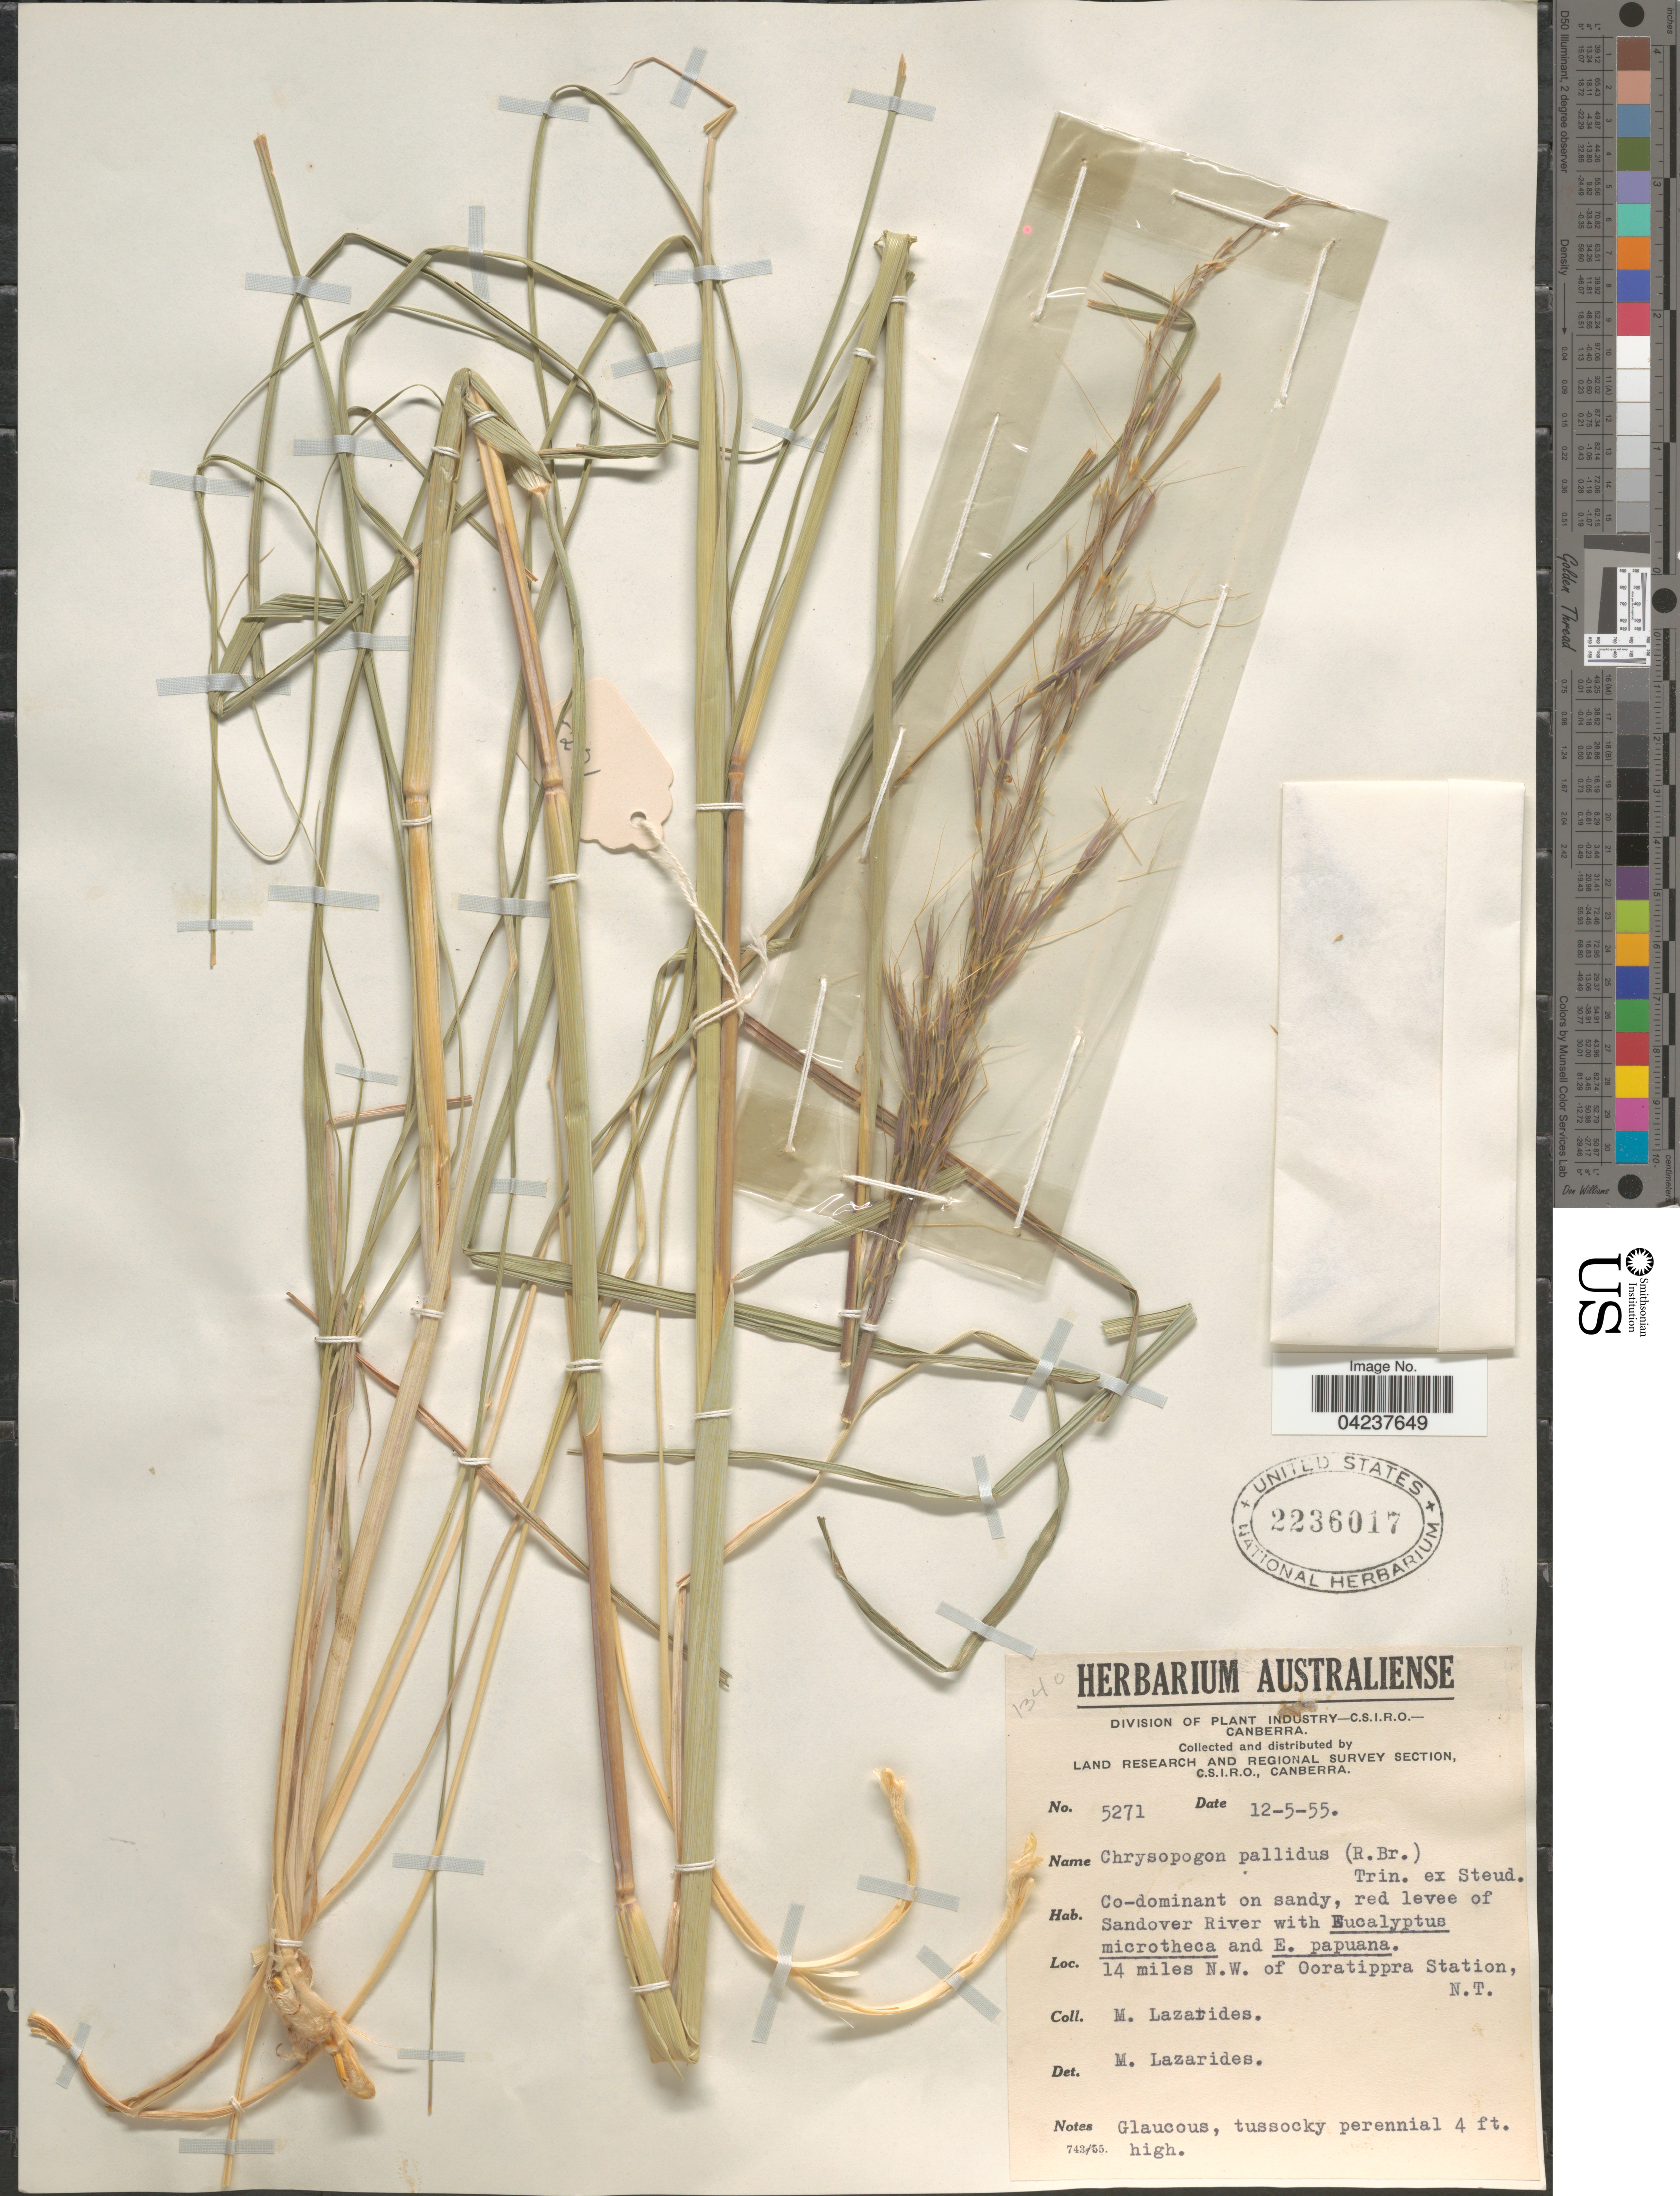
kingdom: Plantae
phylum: Tracheophyta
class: Liliopsida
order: Poales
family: Poaceae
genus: Chrysopogon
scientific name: Chrysopogon pallidus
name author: (R. Br.) Trin. ex Steud.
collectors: M. Lazarides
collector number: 5271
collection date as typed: Transcribed d/m/y: 12/5/55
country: Australia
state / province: Northern Territory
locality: Land Research and Regional Survey Section. 14 miles N.W. of Ooratippra Station.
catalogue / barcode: US 2236017